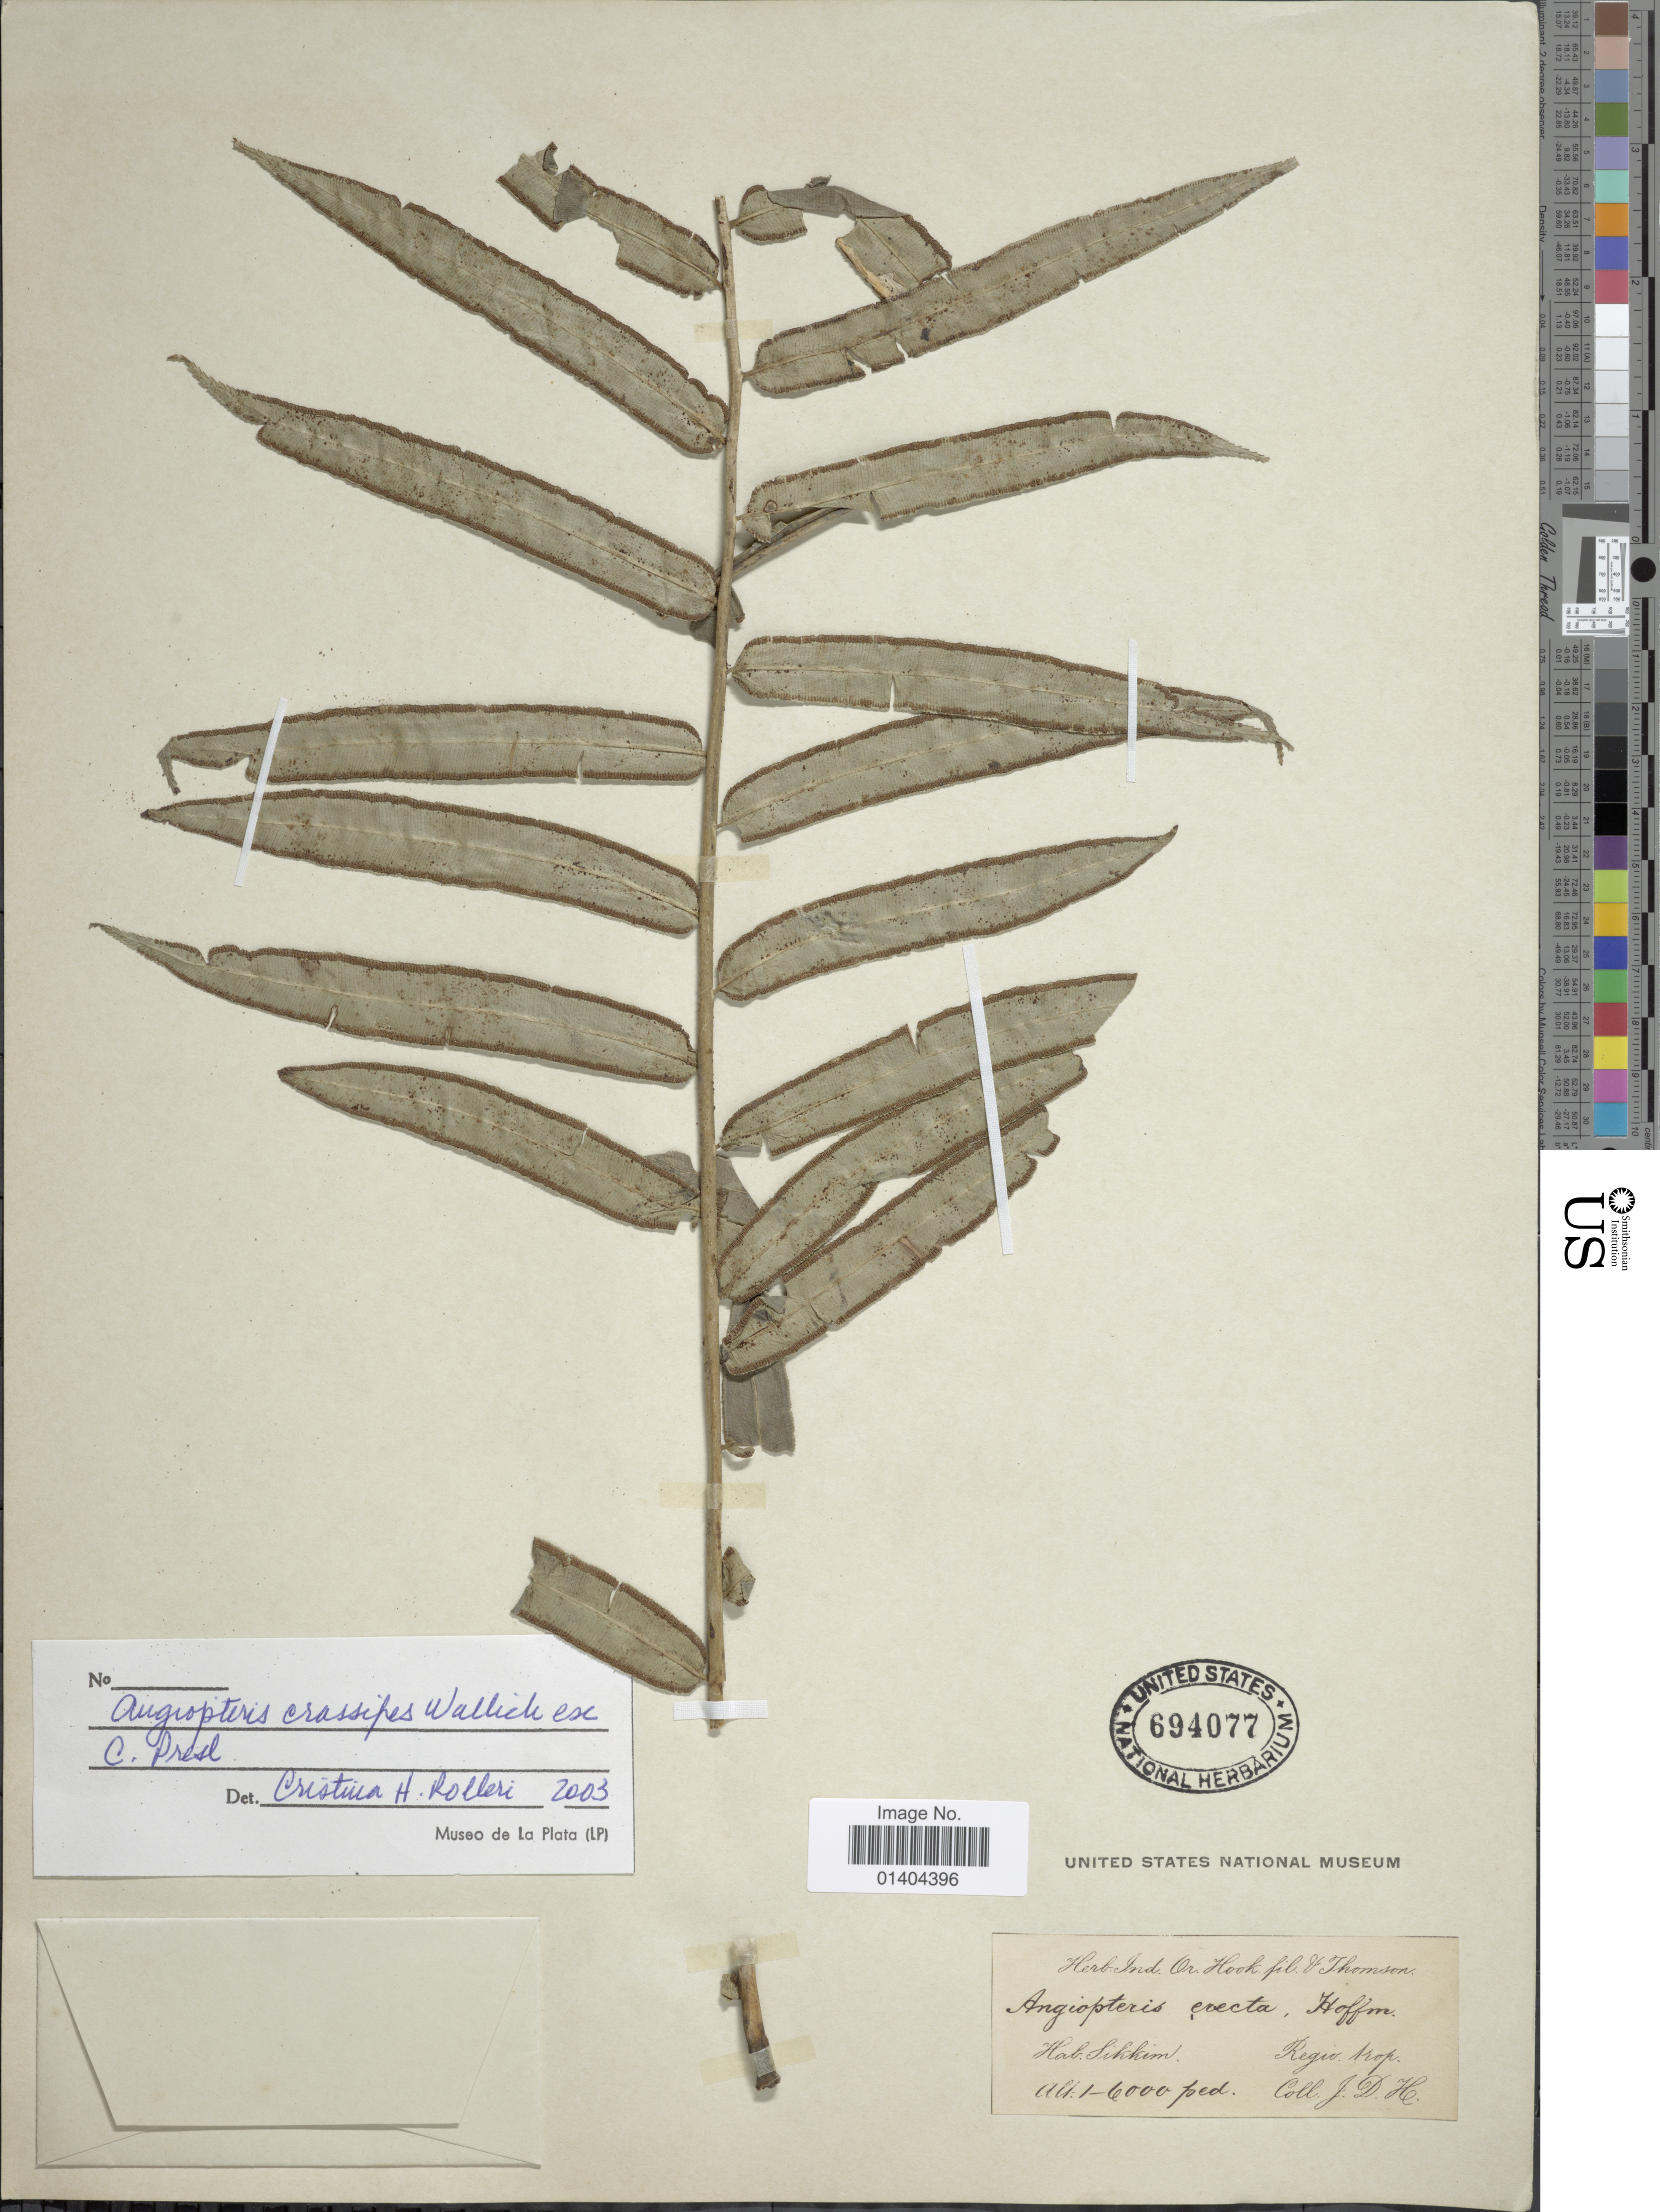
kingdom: Plantae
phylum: Tracheophyta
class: Polypodiopsida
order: Marattiales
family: Marattiaceae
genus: Angiopteris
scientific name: Angiopteris crassipes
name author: Wall. ex C. Presl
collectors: J. D. H.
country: India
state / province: Sikkim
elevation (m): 305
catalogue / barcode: US 694077